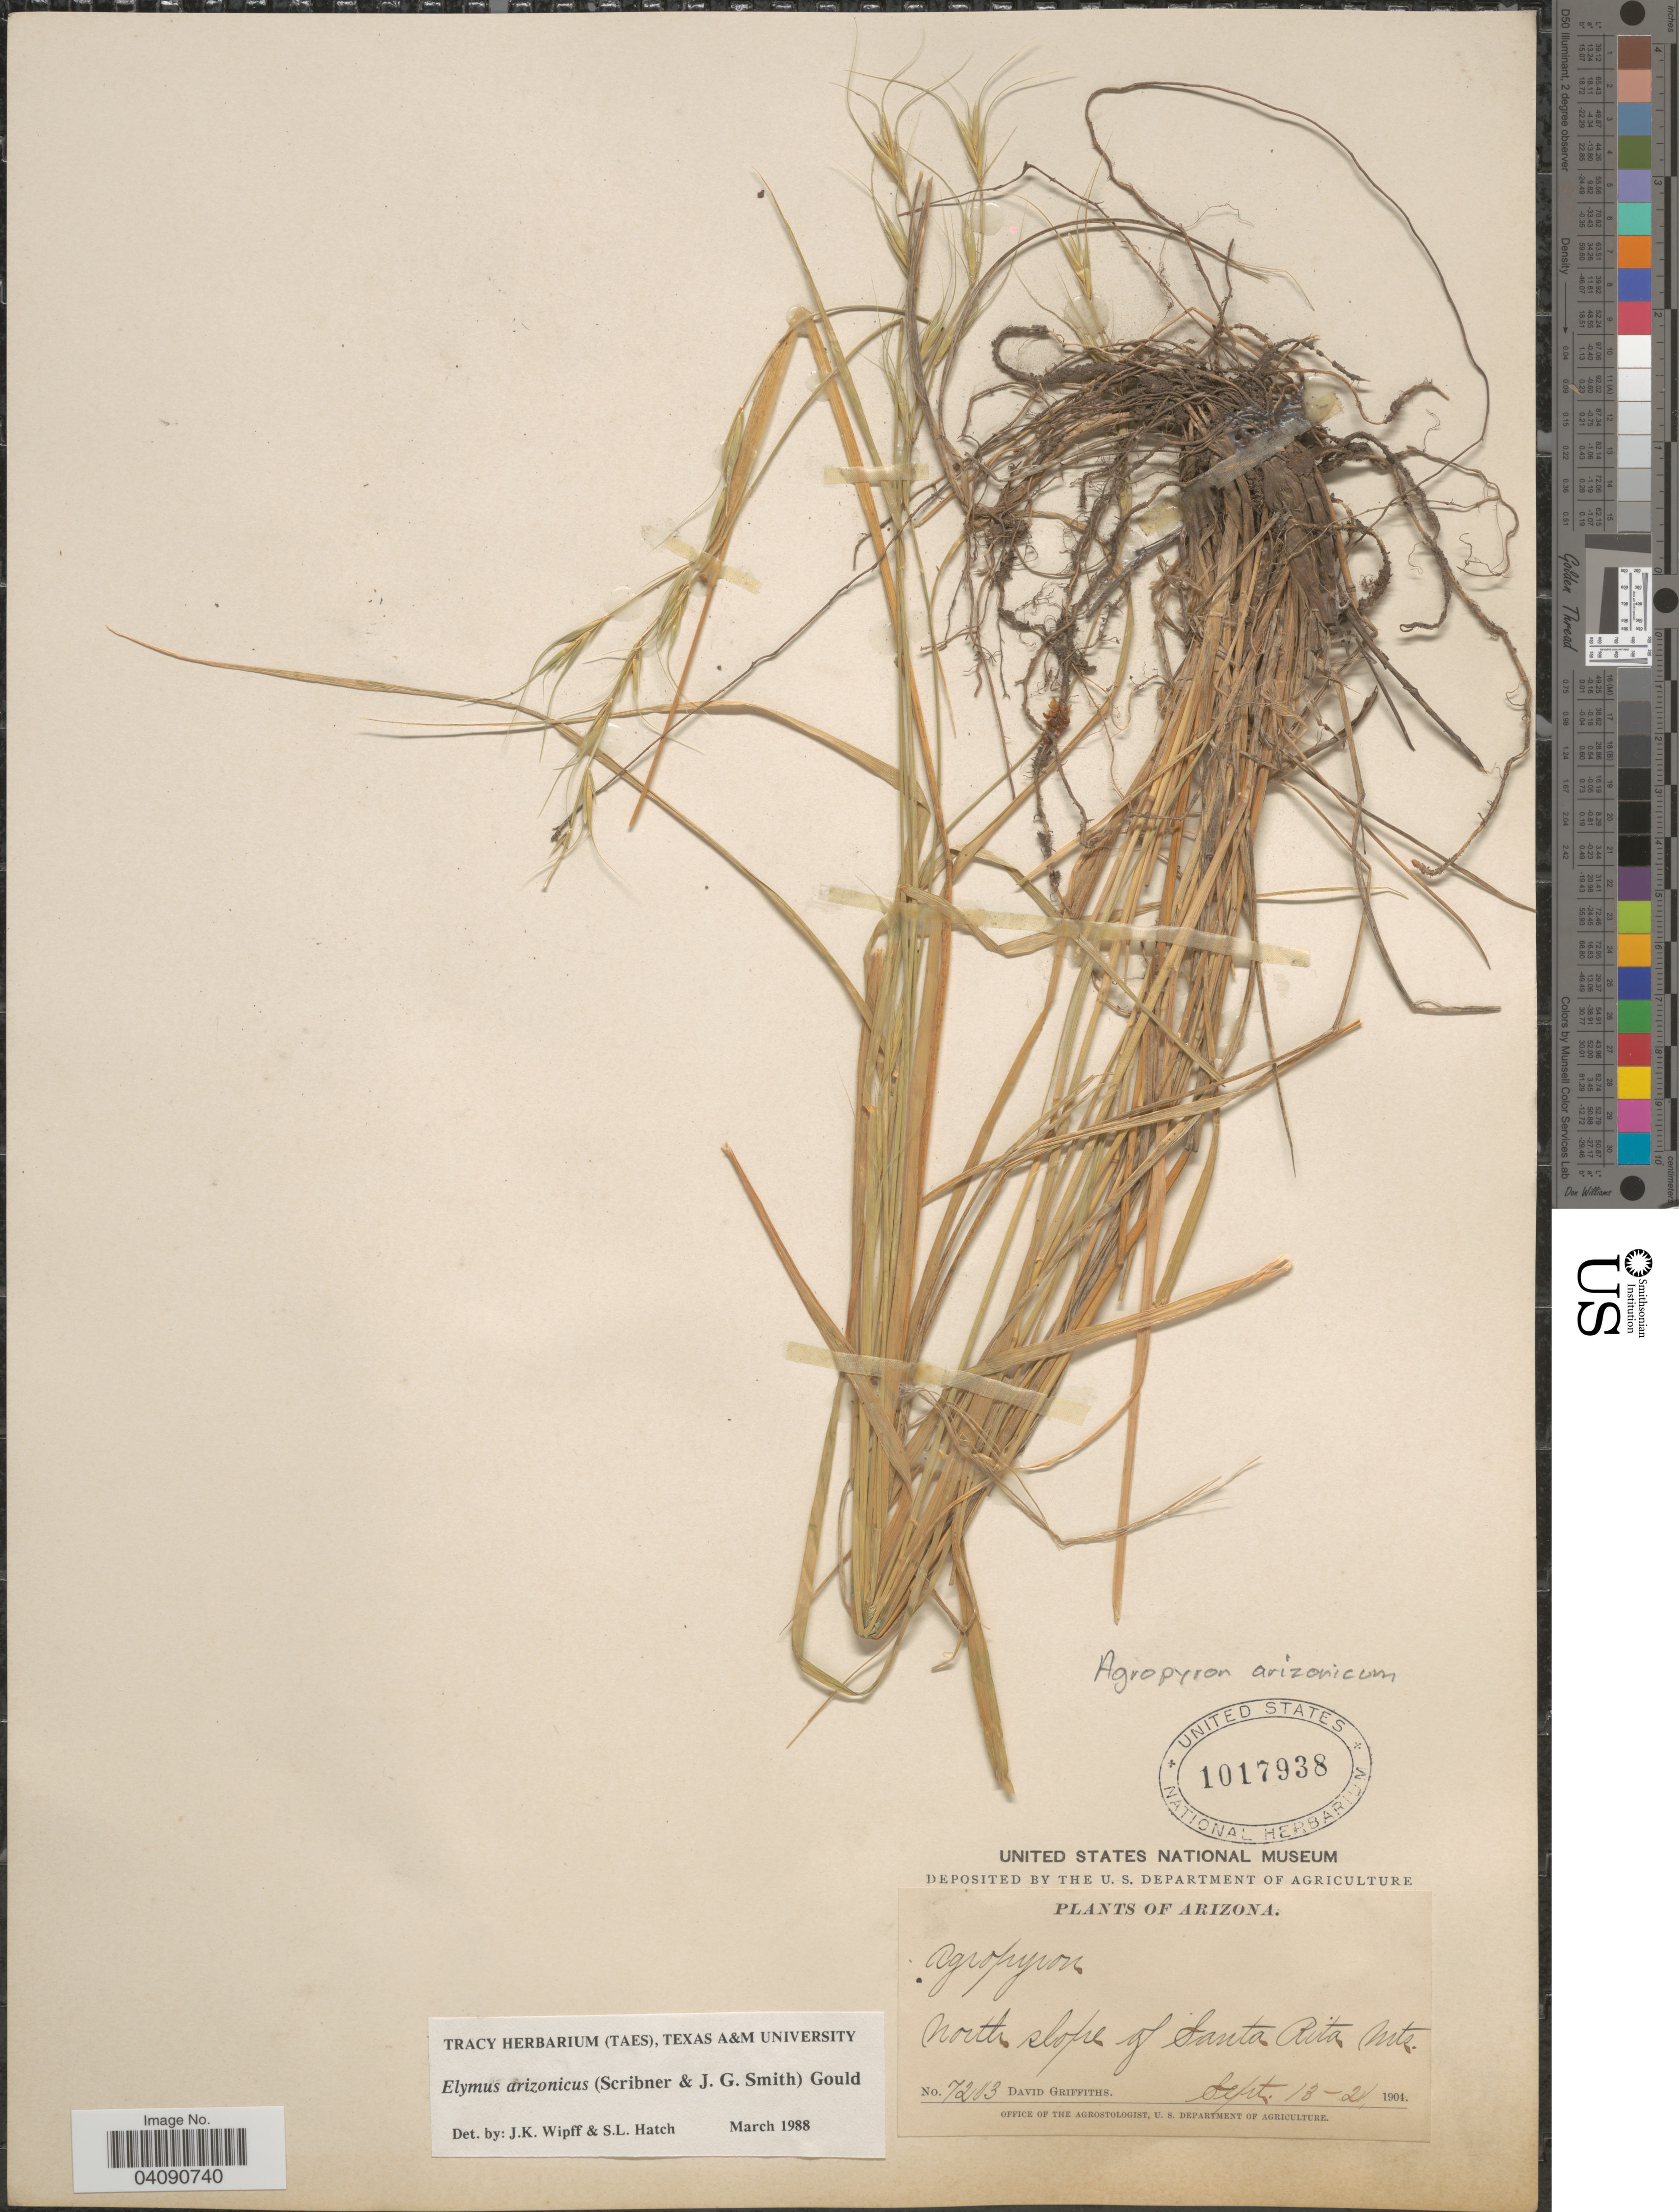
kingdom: Plantae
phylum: Tracheophyta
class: Liliopsida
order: Poales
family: Poaceae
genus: Elymus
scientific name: Elymus arizonicus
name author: (Scribn. & J.G. Sm.) Gould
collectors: D. Griffiths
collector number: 7203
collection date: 1904-09-13/1904-09-21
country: United States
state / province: Arizona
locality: North slope of Santa Rita Mts.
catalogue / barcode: US 1017938